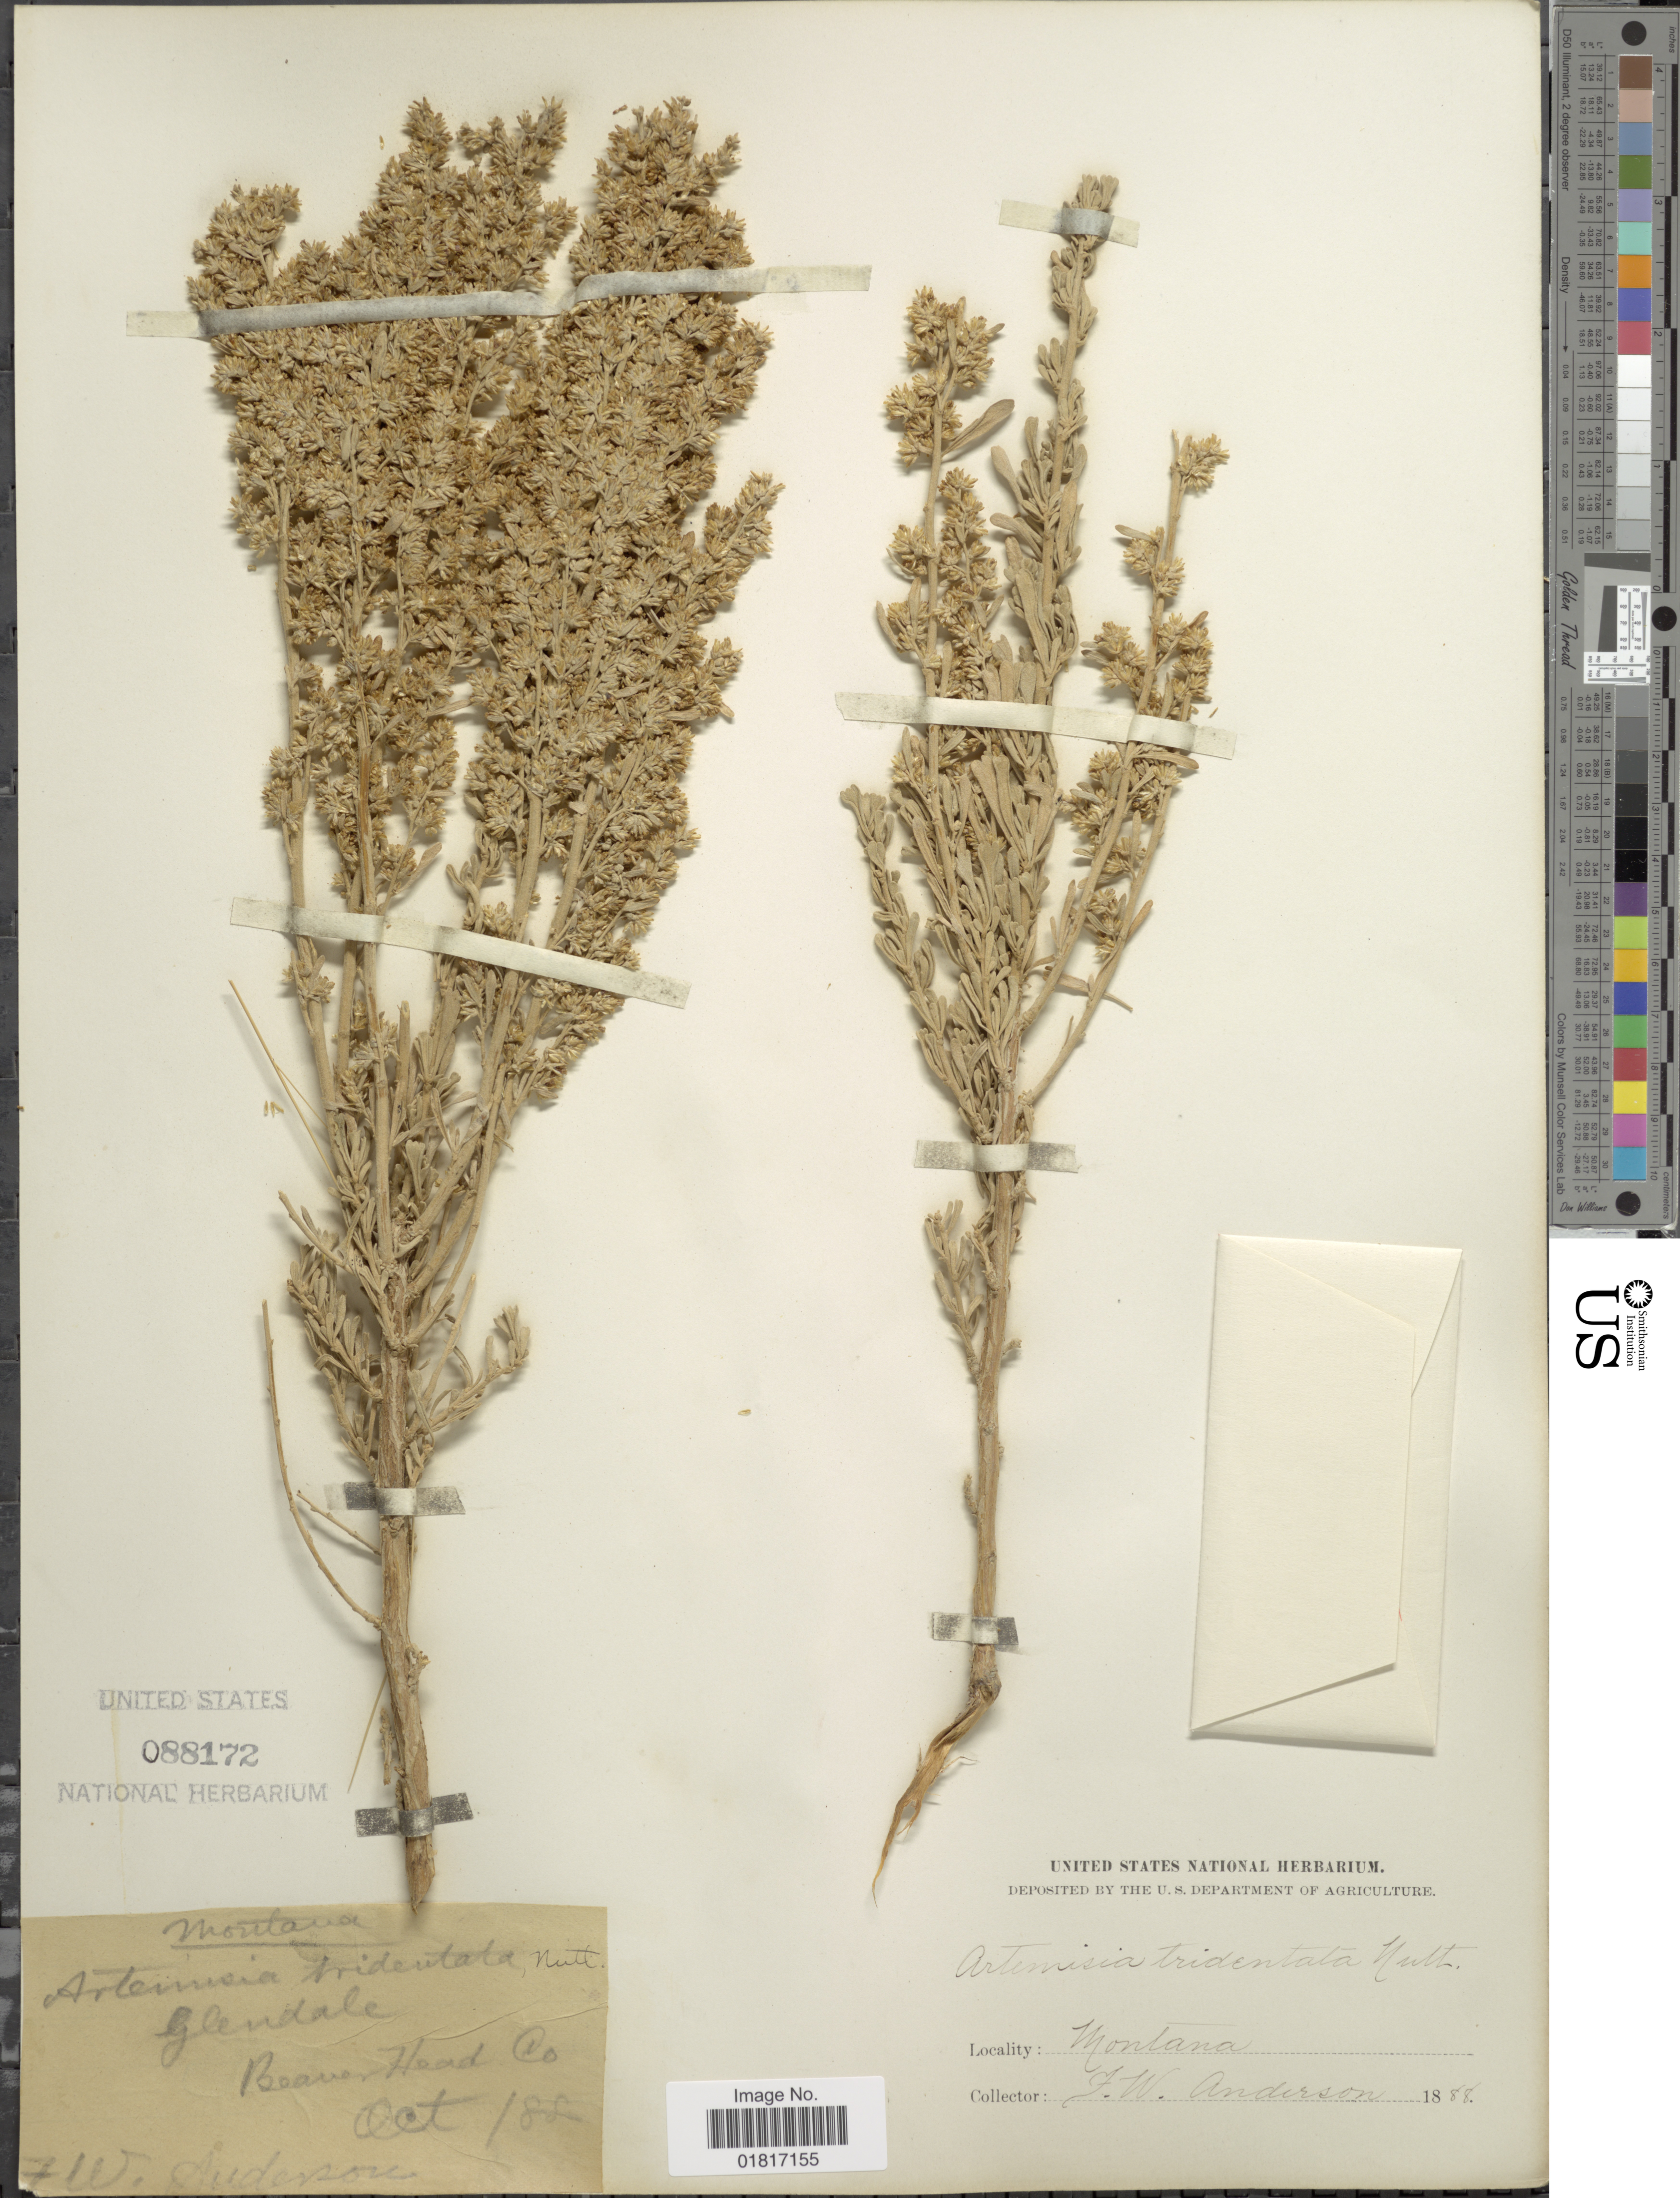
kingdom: Plantae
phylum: Tracheophyta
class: Magnoliopsida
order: Asterales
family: Asteraceae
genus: Artemisia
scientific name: Artemisia tridentata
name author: Nutt.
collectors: F. W. Anderson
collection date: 1888-10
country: United States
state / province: Montana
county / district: Beaverhead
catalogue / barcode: US 88172